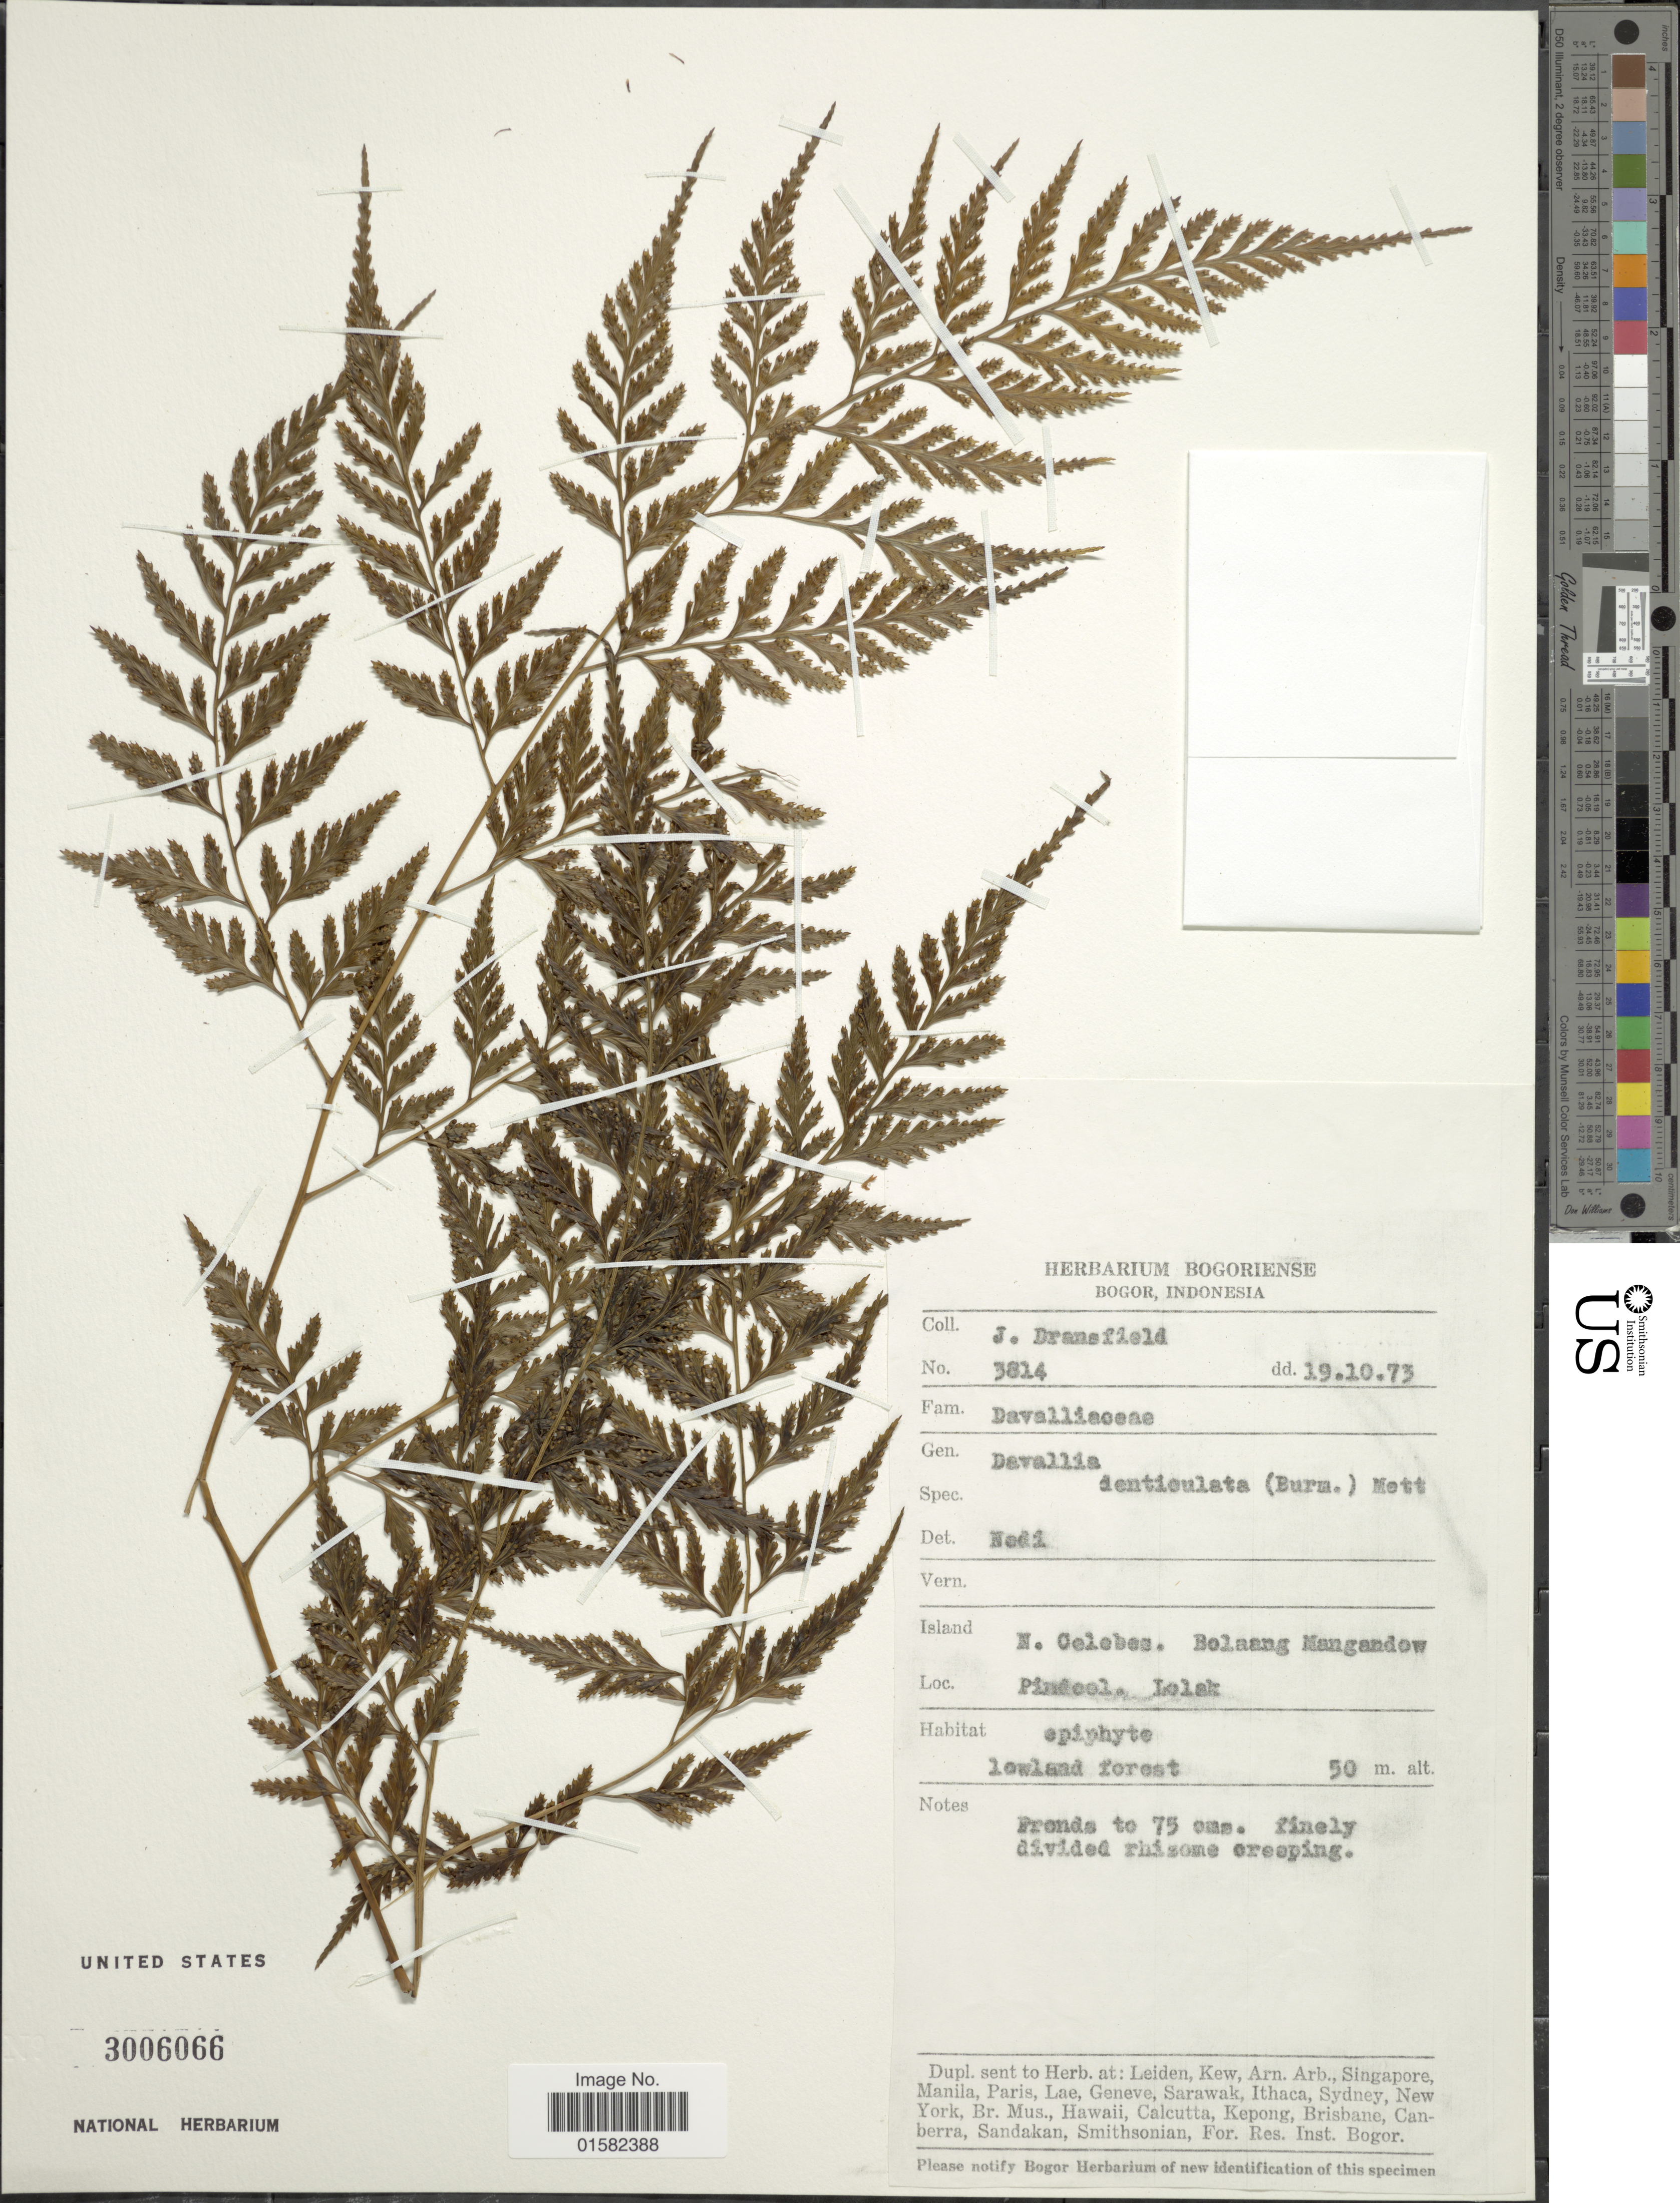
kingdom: Plantae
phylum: Tracheophyta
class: Polypodiopsida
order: Polypodiales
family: Davalliaceae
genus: Wibelia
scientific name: Wibelia denticulata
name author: (Burm. f.) M. Kato & Tsutsumi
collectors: J. Dransfield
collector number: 3814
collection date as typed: Transcribed d/m/y: 19/10/73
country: Indonesia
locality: Island N. celebes. Bolaang Mangandow, Pindool, Lolak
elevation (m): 50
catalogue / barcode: US 3006066